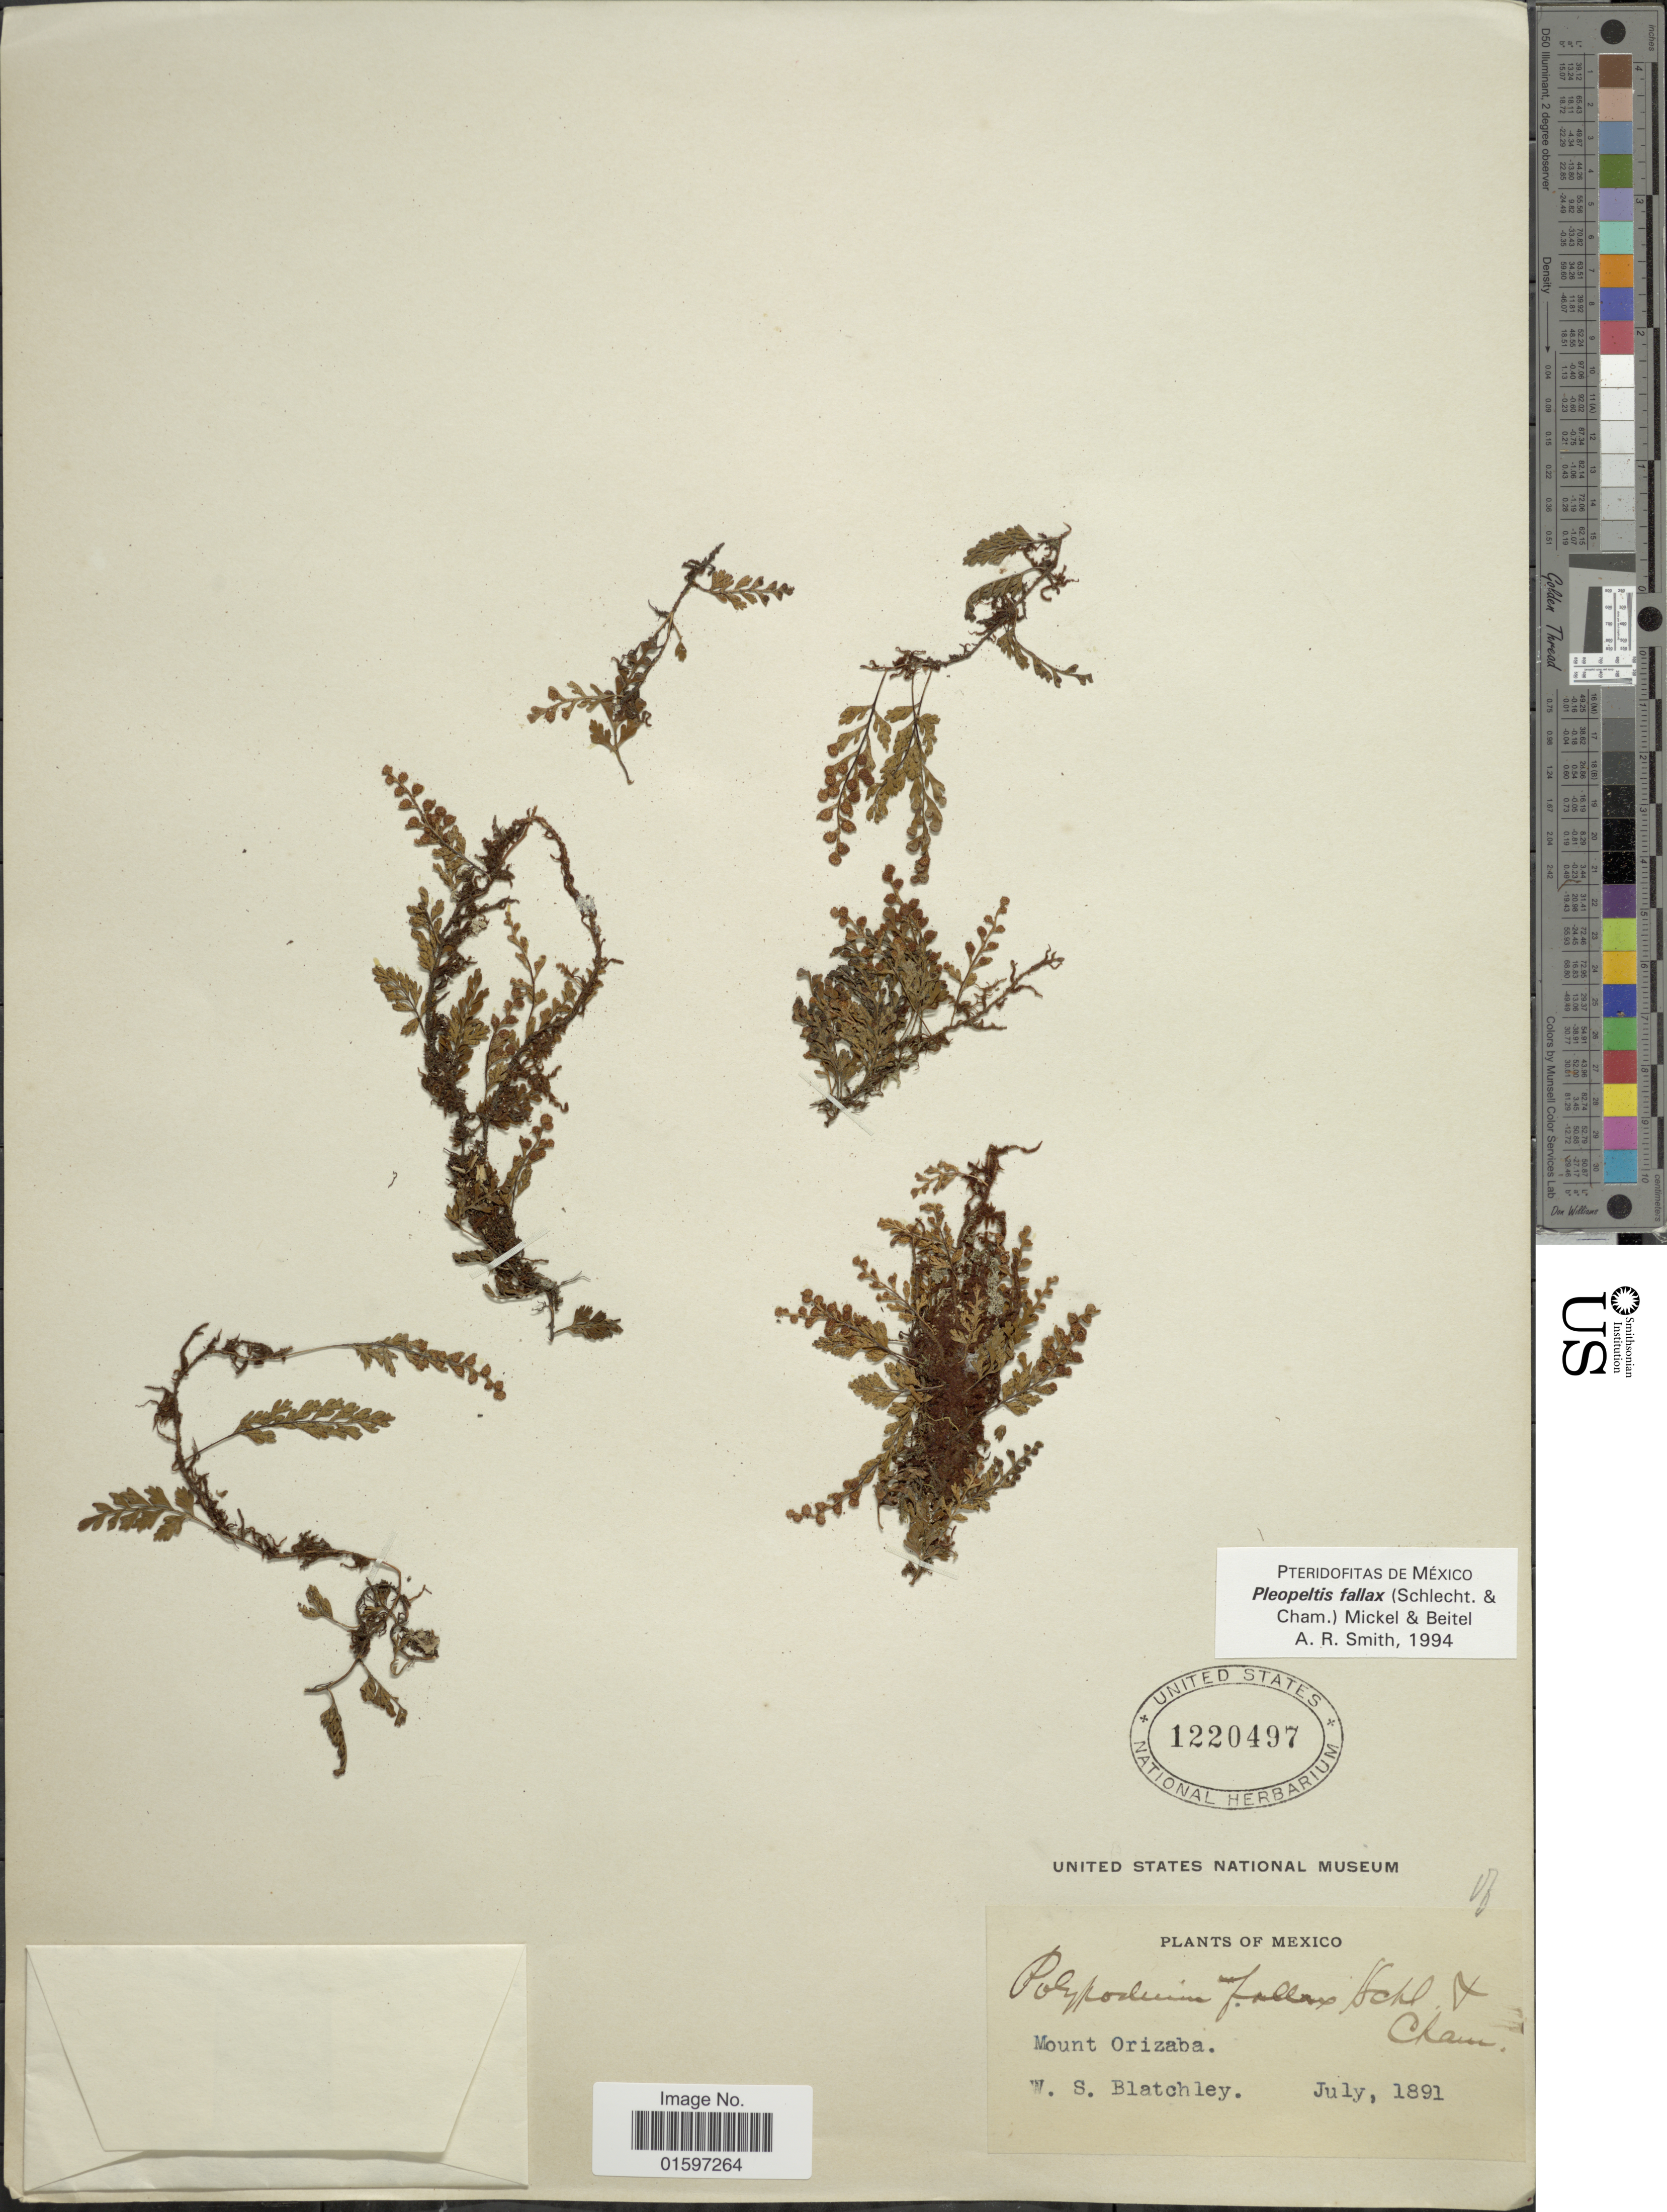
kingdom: Plantae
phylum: Tracheophyta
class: Polypodiopsida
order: Polypodiales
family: Polypodiaceae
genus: Pleopeltis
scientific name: Pleopeltis fallax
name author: (Schltdl. & Cham.) Mickel & Beitel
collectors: W. Blatchley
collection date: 1891-07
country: Mexico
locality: Mount Orizaba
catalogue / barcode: US 1220497